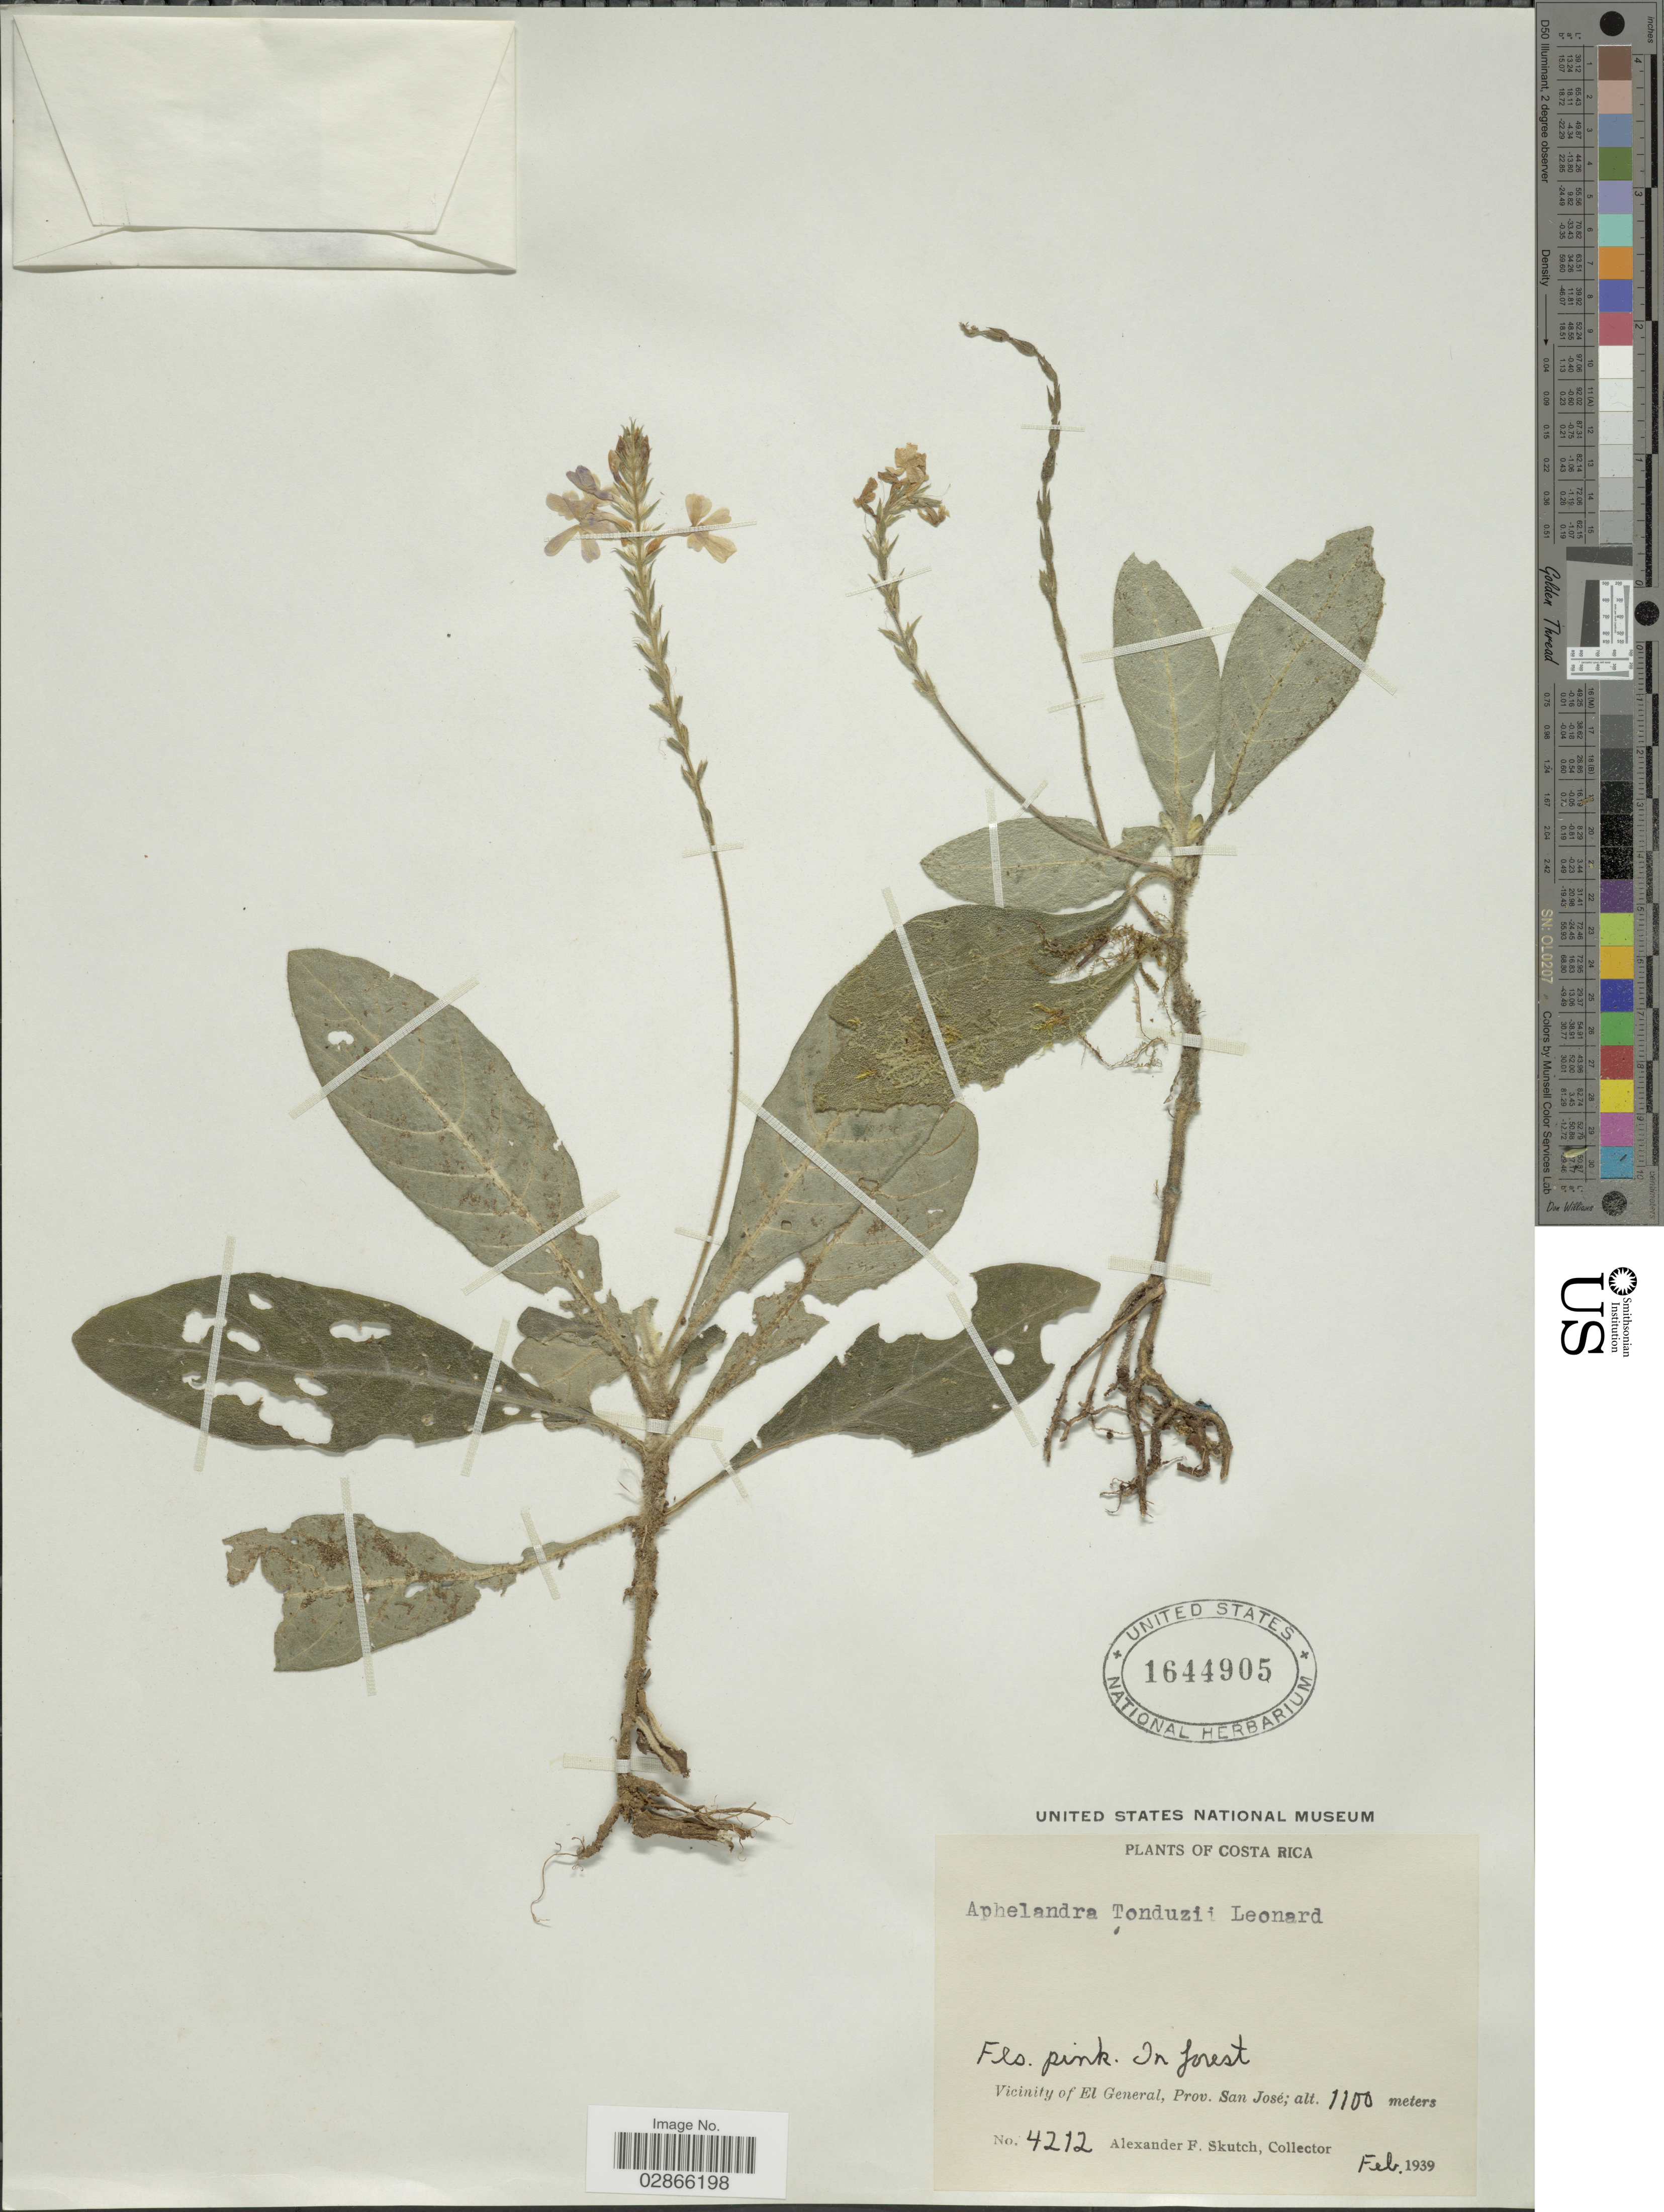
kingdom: Plantae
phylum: Tracheophyta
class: Magnoliopsida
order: Lamiales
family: Acanthaceae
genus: Aphelandra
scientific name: Aphelandra tonduzii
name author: Leonard in Standl.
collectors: A. F. Skutch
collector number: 4212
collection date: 1939-02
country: Costa Rica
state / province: San José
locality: Vicinity of El General.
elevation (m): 1100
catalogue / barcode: US 1644905